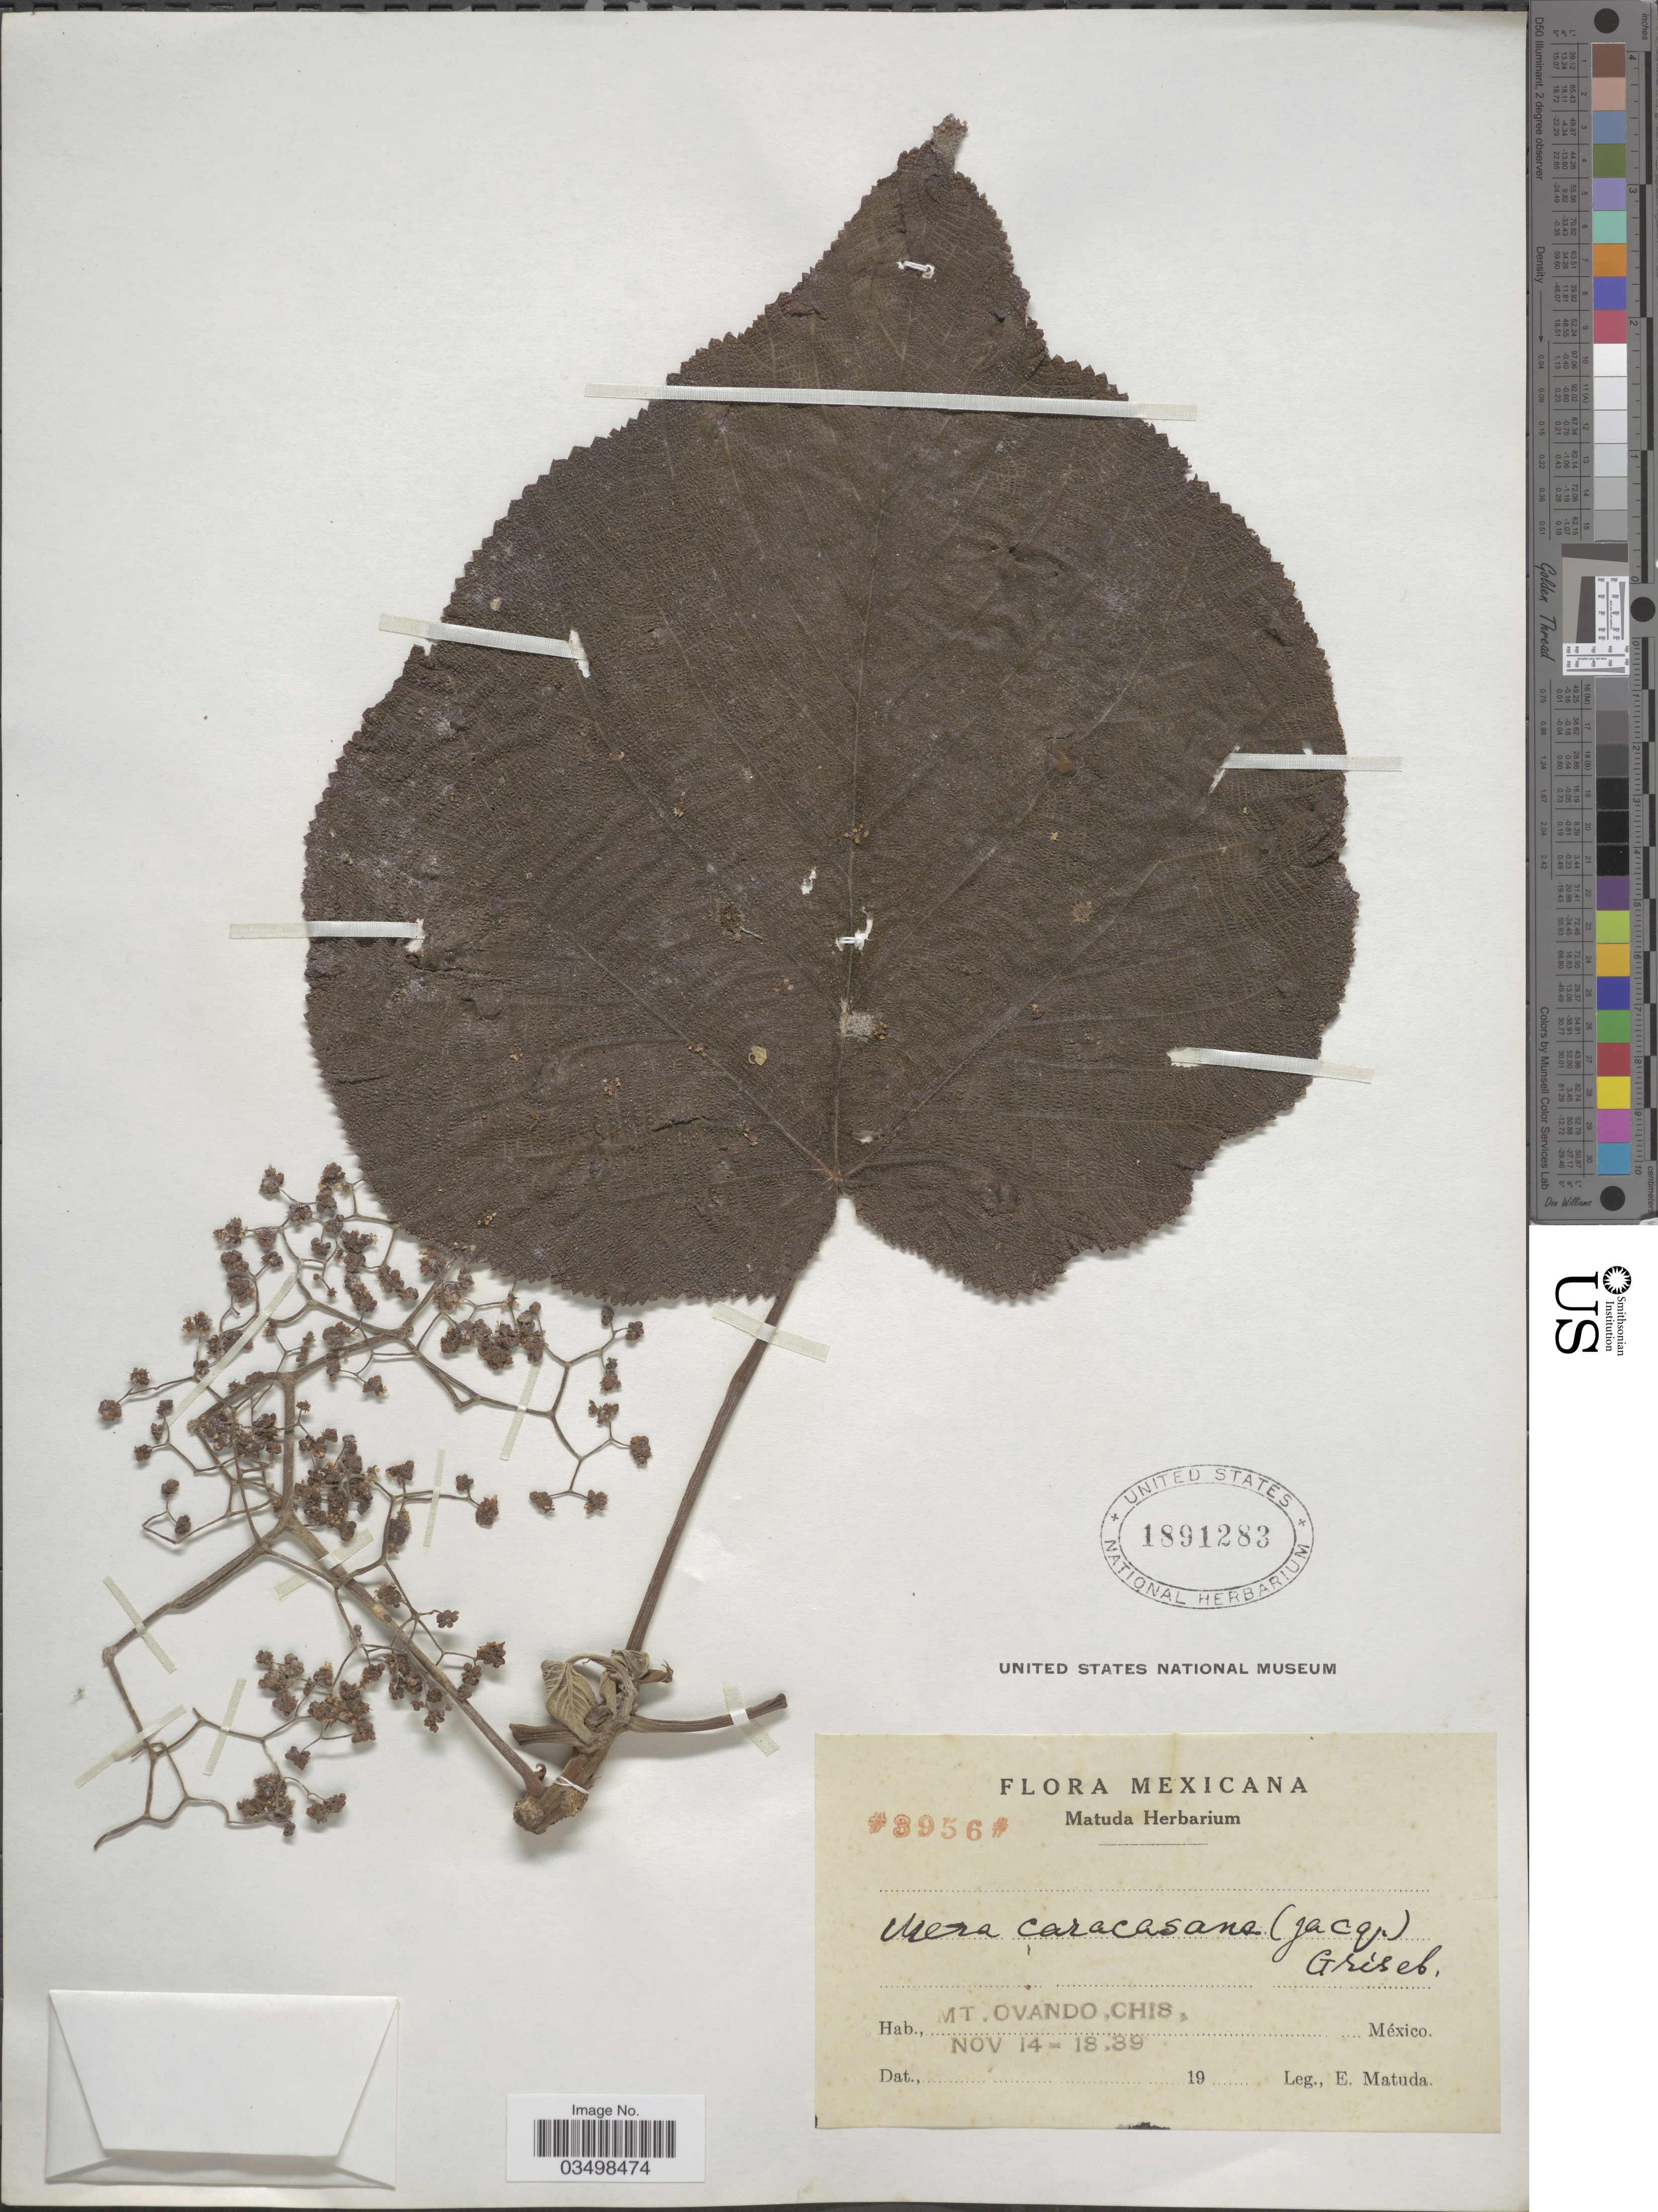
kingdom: Plantae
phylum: Tracheophyta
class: Magnoliopsida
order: Rosales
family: Urticaceae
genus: Urera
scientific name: Urera caracasana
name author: (Jacq.) Gaudich. ex Griseb.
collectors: E. Matuda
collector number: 3956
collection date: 1939-11-14/1939-11-18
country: Mexico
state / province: Chiapas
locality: Mt. Ovando.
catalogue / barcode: US 1891283